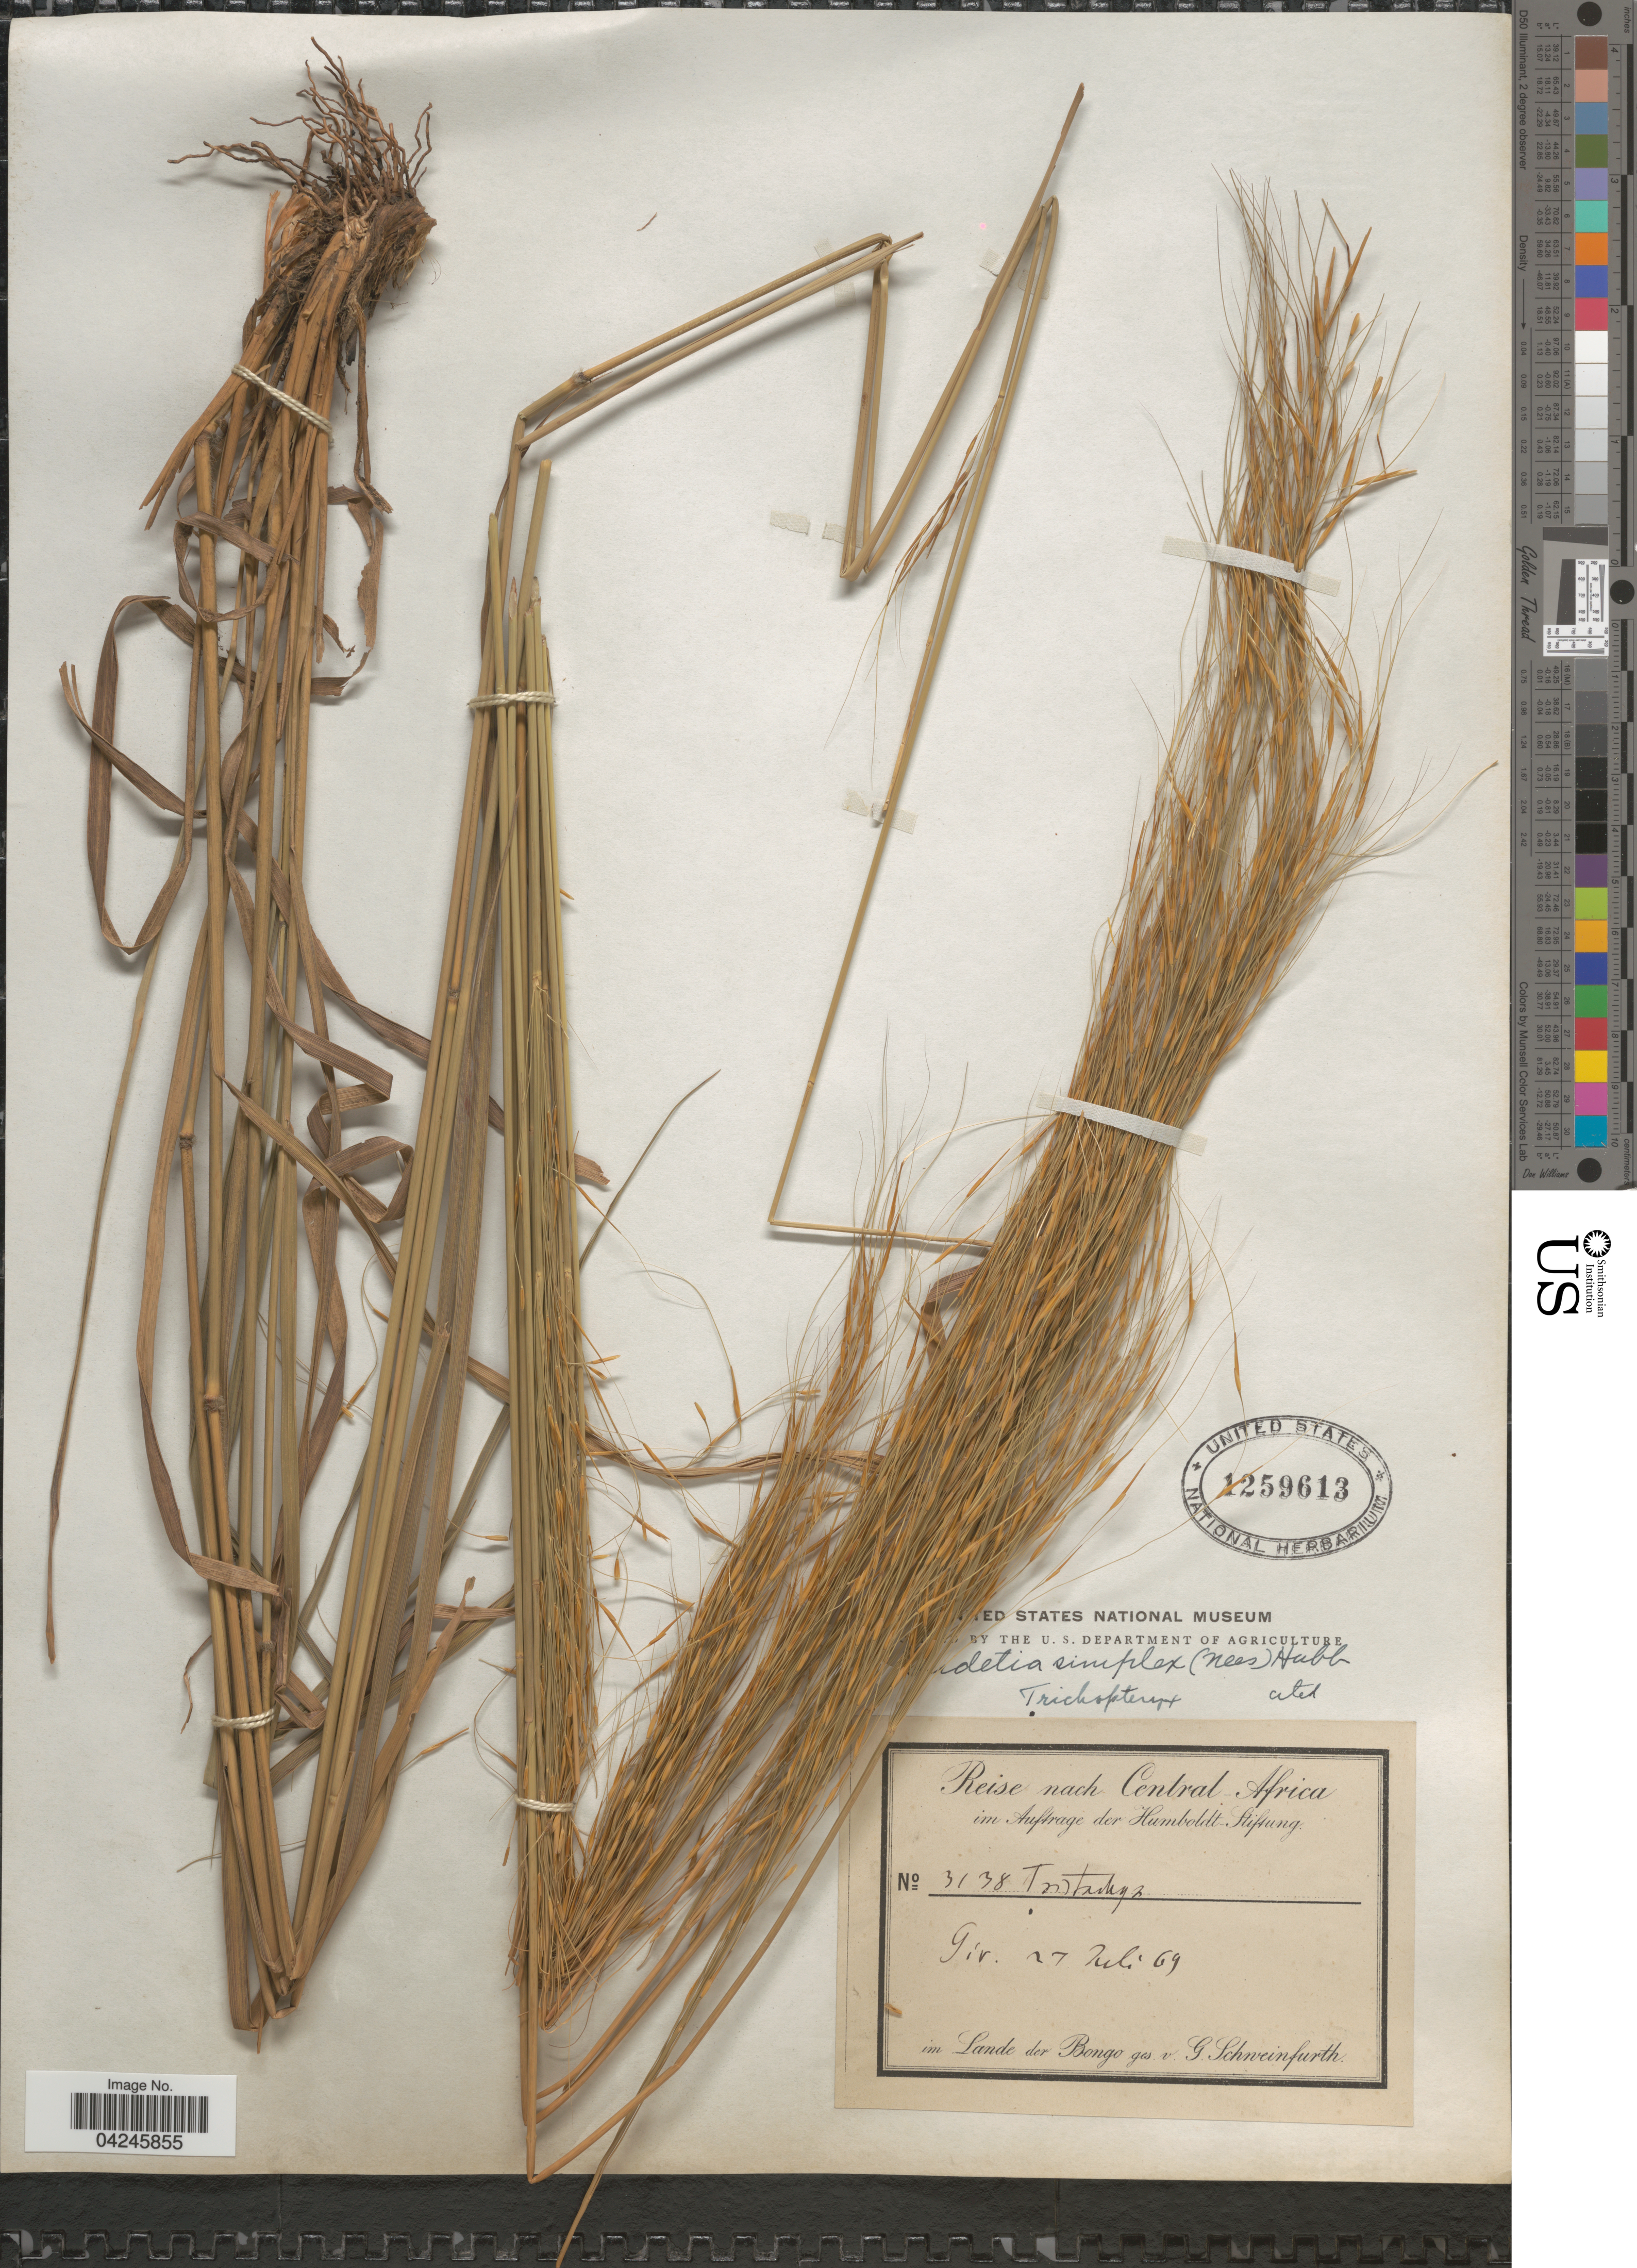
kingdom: Plantae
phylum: Tracheophyta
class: Liliopsida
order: Poales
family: Poaceae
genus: Loudetia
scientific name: Loudetia simplex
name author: (Nees) C.E. Hubb.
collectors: G. A. Schweinfurth (herbarium)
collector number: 3138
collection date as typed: Transcribed d/m/y: 27/7/69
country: Central African Republic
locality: Reise nach Central-Africa im Auftrage der Humboldt-Stiftung. Im Lande der Bongo.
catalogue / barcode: US 1259613